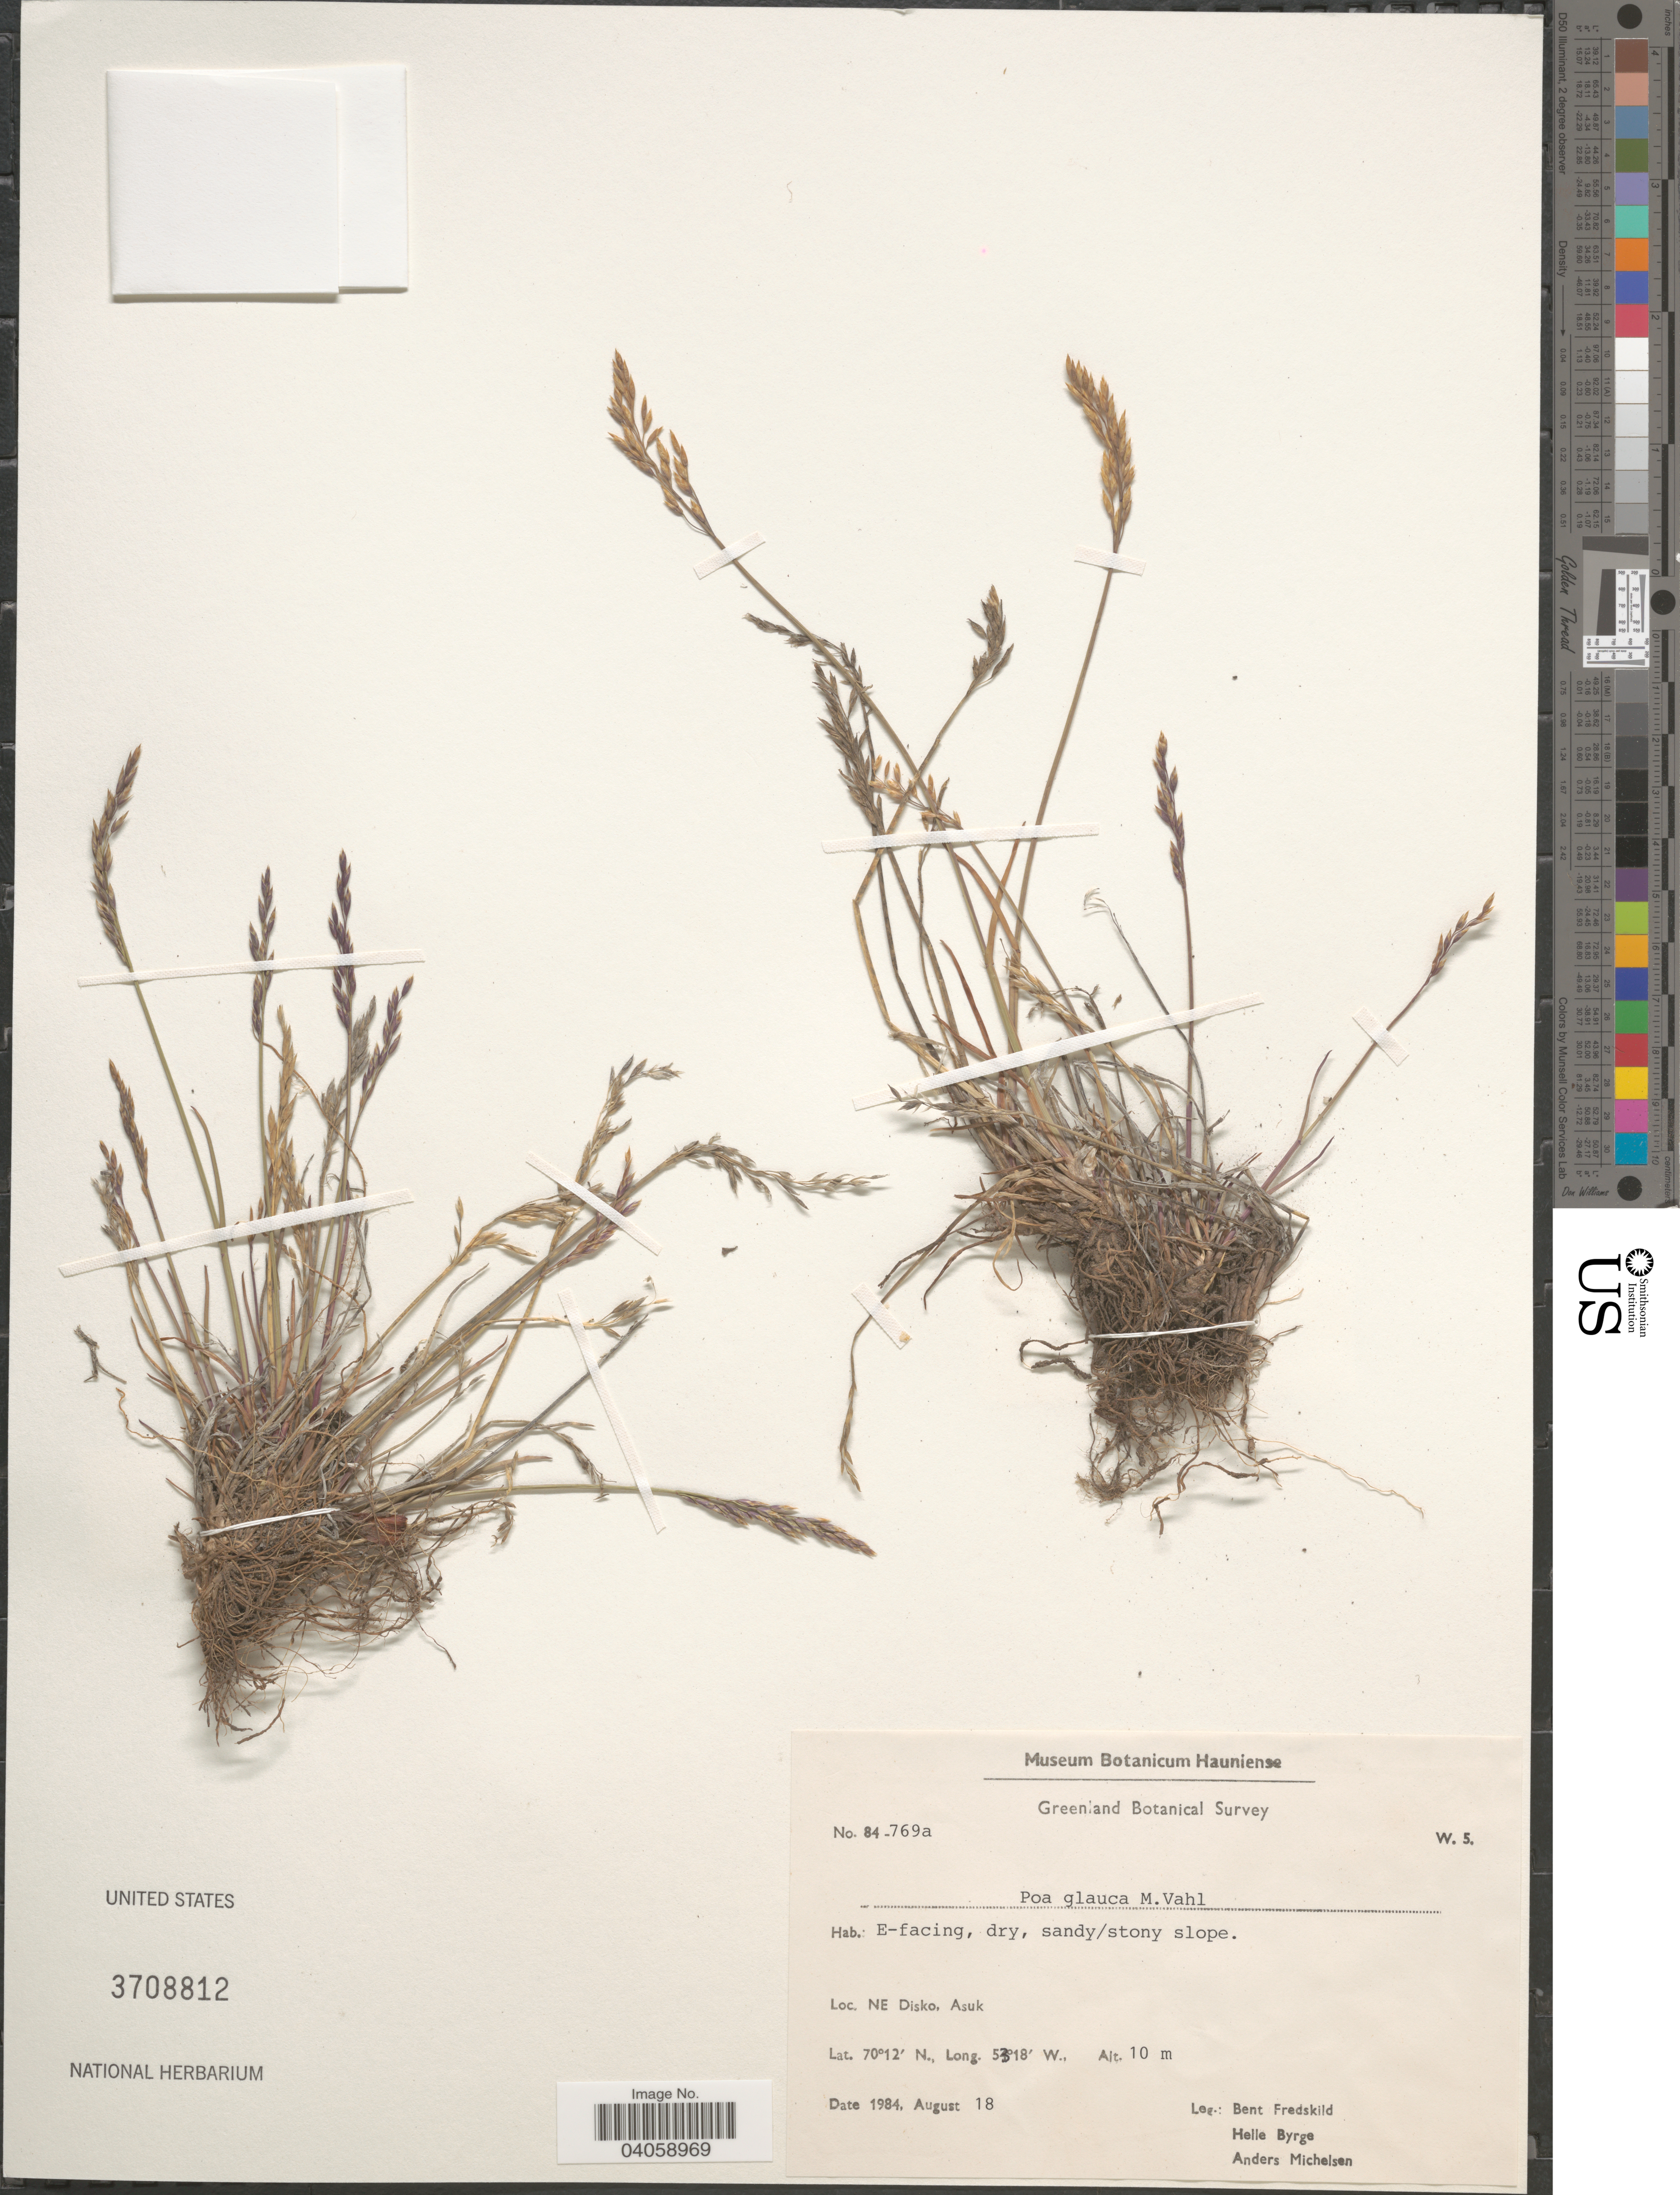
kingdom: Plantae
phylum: Tracheophyta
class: Liliopsida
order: Poales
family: Poaceae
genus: Poa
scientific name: Poa glauca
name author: Vahl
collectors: B. Fredskild, H. Byrge & A. Michelsen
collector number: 84.769a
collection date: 1984-08-18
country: Greenland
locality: E-facing. NE Disko, Asuk.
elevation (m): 10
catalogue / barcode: US 3708812